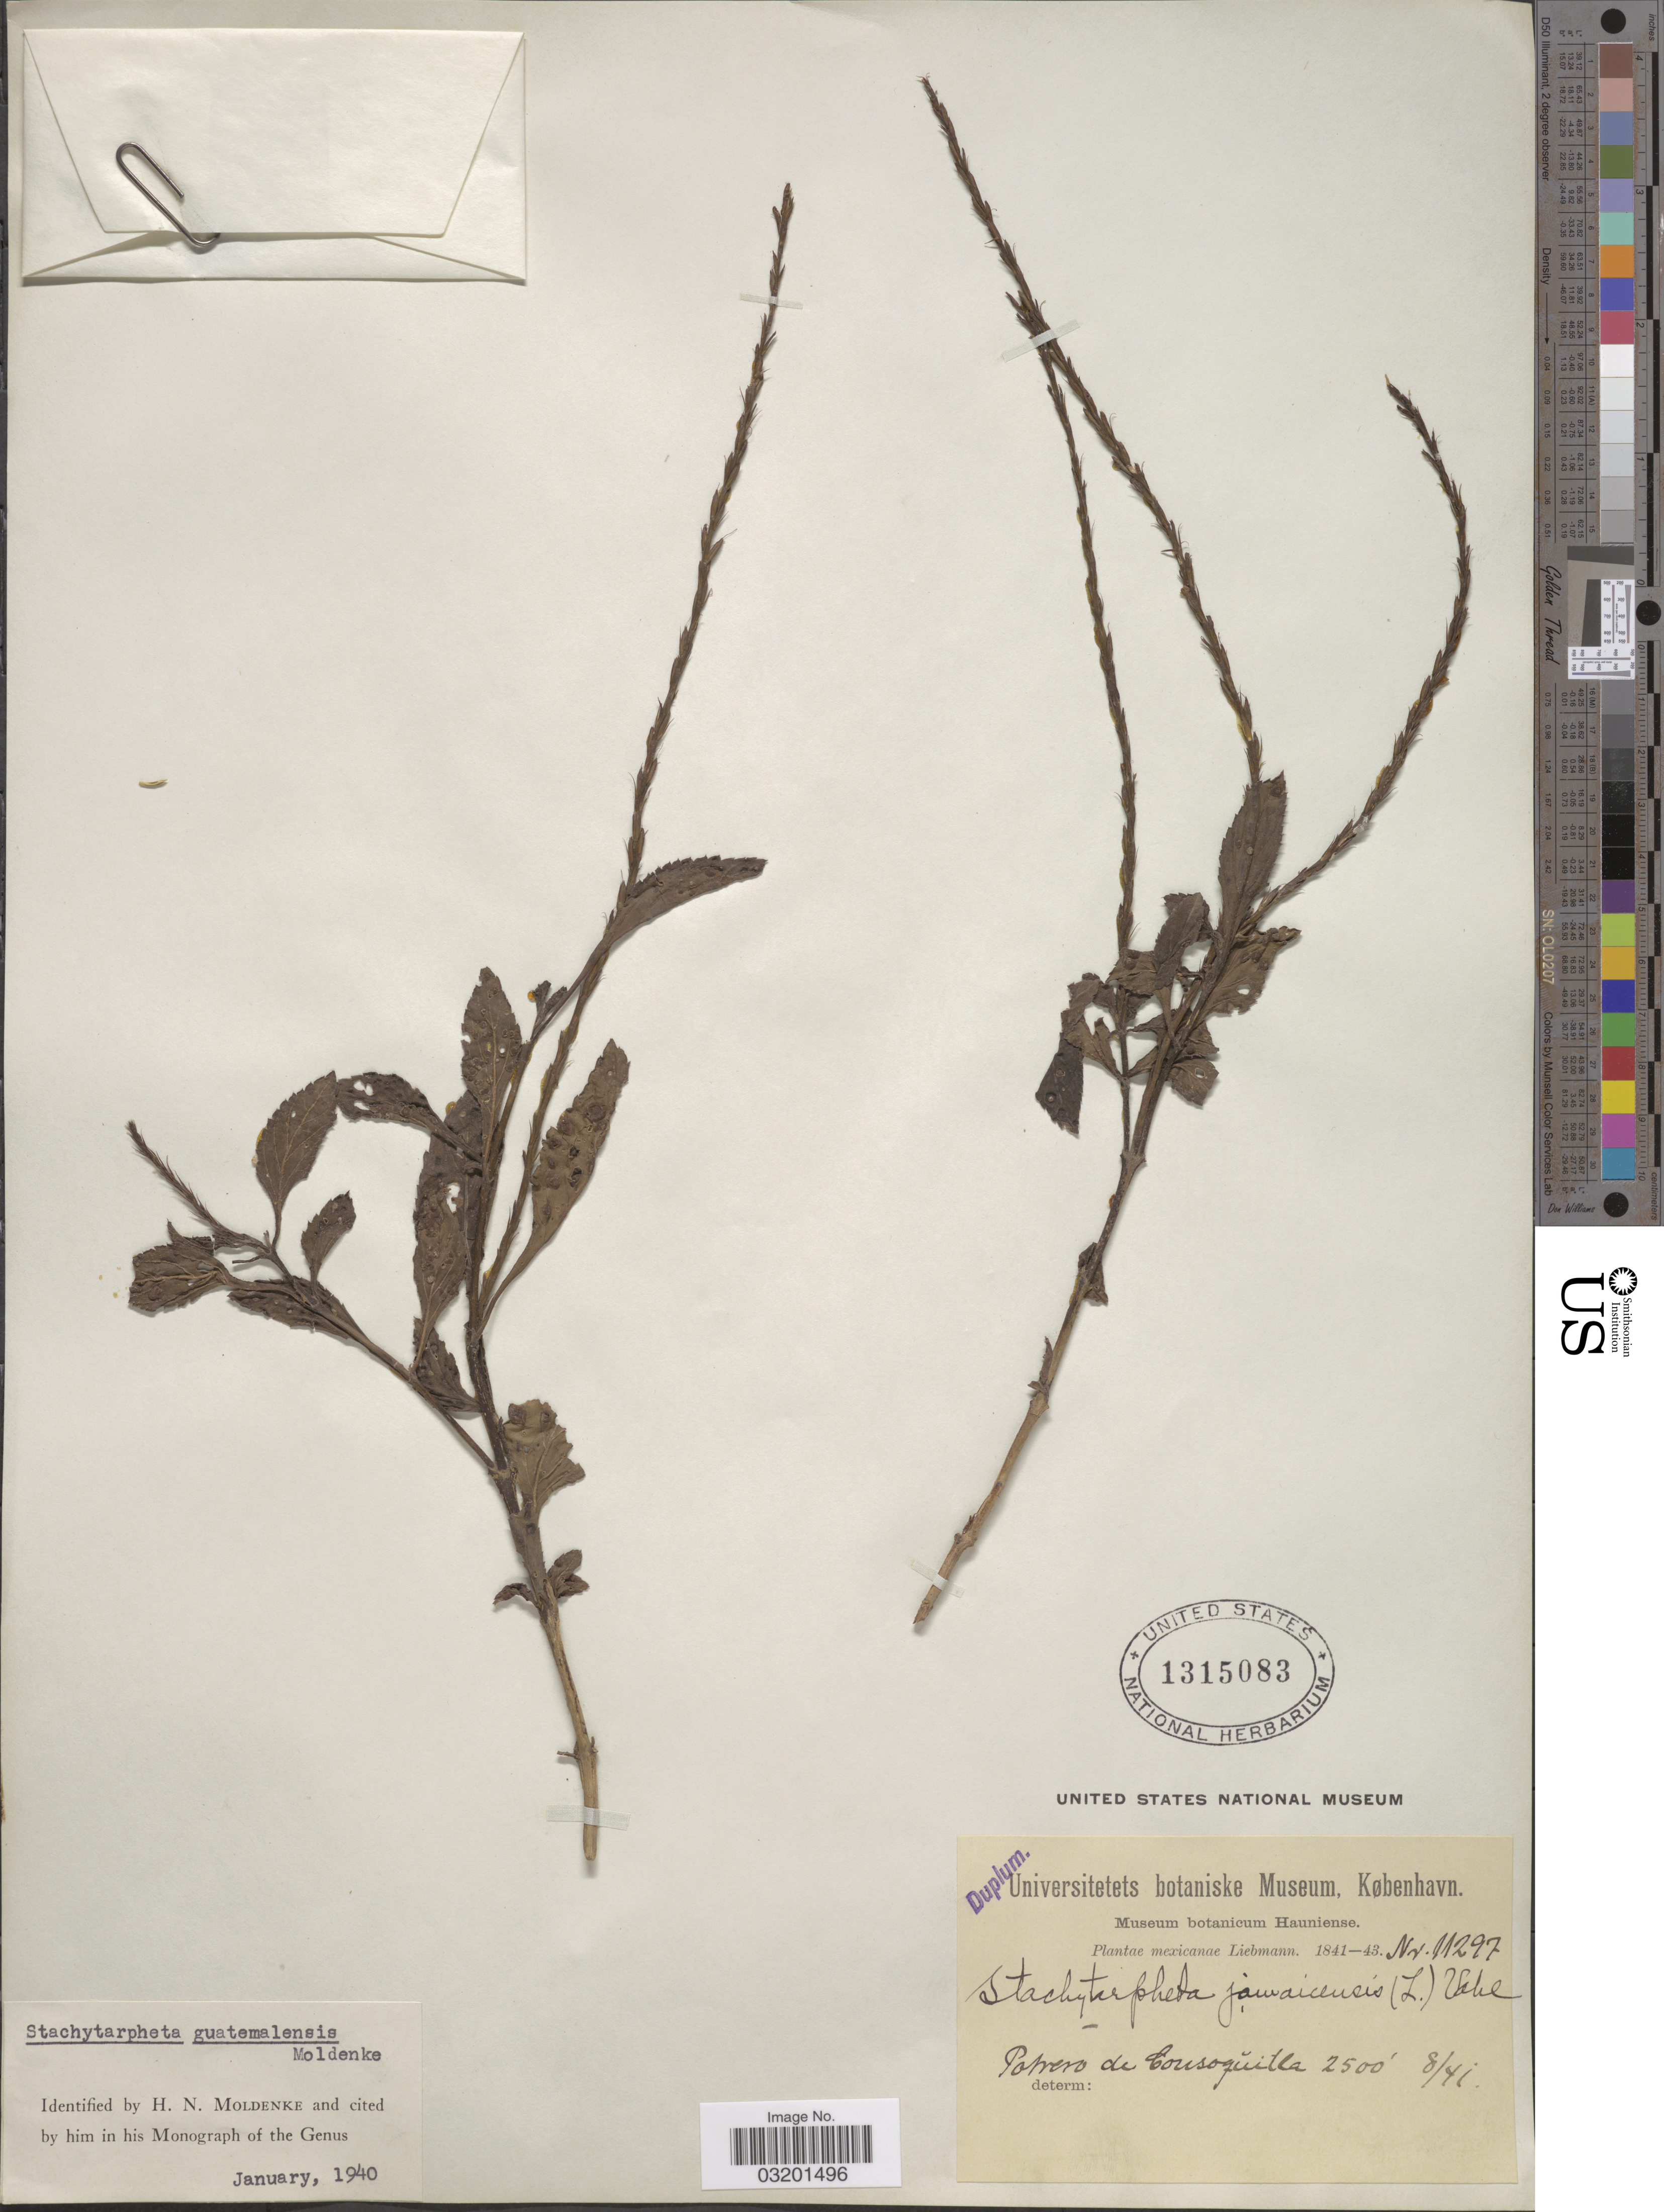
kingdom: Plantae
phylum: Tracheophyta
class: Magnoliopsida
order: Lamiales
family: Verbenaceae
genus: Stachytarpheta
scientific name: Stachytarpheta guatemalensis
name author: Moldenke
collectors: Liebmann, --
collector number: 11297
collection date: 1841-08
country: Mexico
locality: Potrero de Consoqúitla.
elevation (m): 762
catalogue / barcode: US 1315083